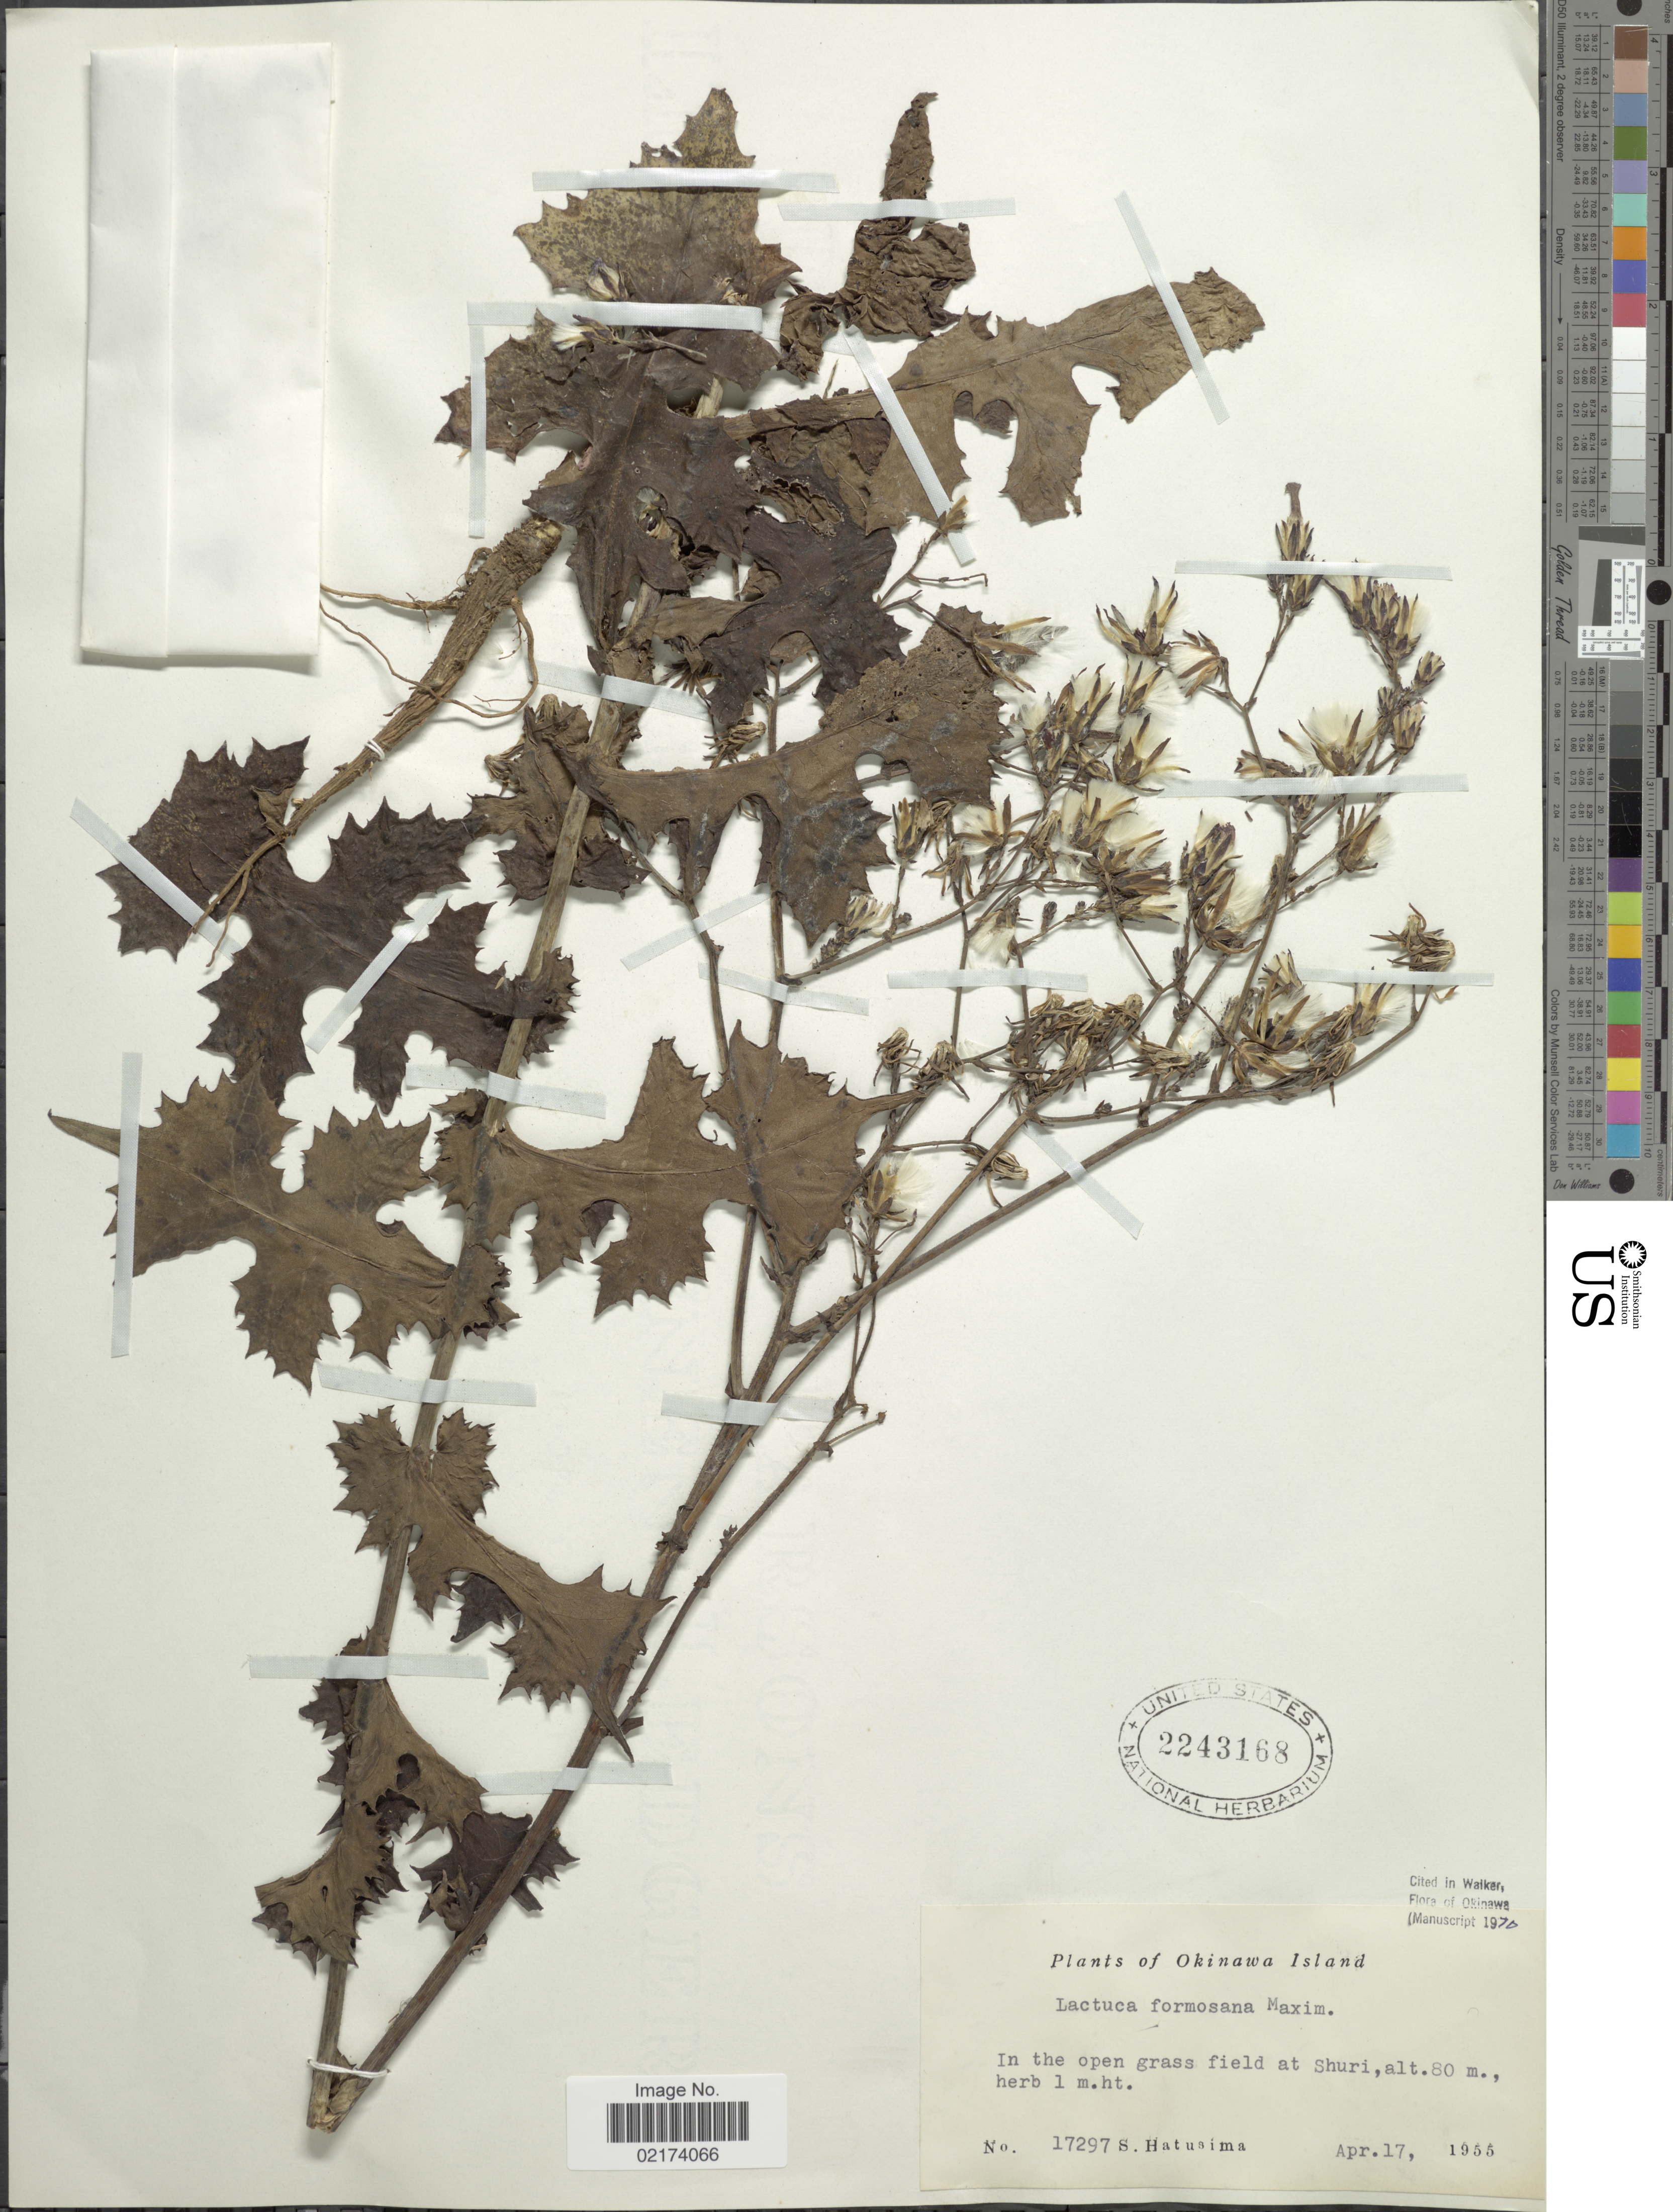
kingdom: Plantae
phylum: Tracheophyta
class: Magnoliopsida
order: Asterales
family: Asteraceae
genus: Lactuca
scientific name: Lactuca formosana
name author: Maxim.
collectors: S. Hatusima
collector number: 17297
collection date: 1955-04-17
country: Japan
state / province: Okinawa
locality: Okinawa Island, Shuri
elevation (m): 80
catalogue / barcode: US 2243168